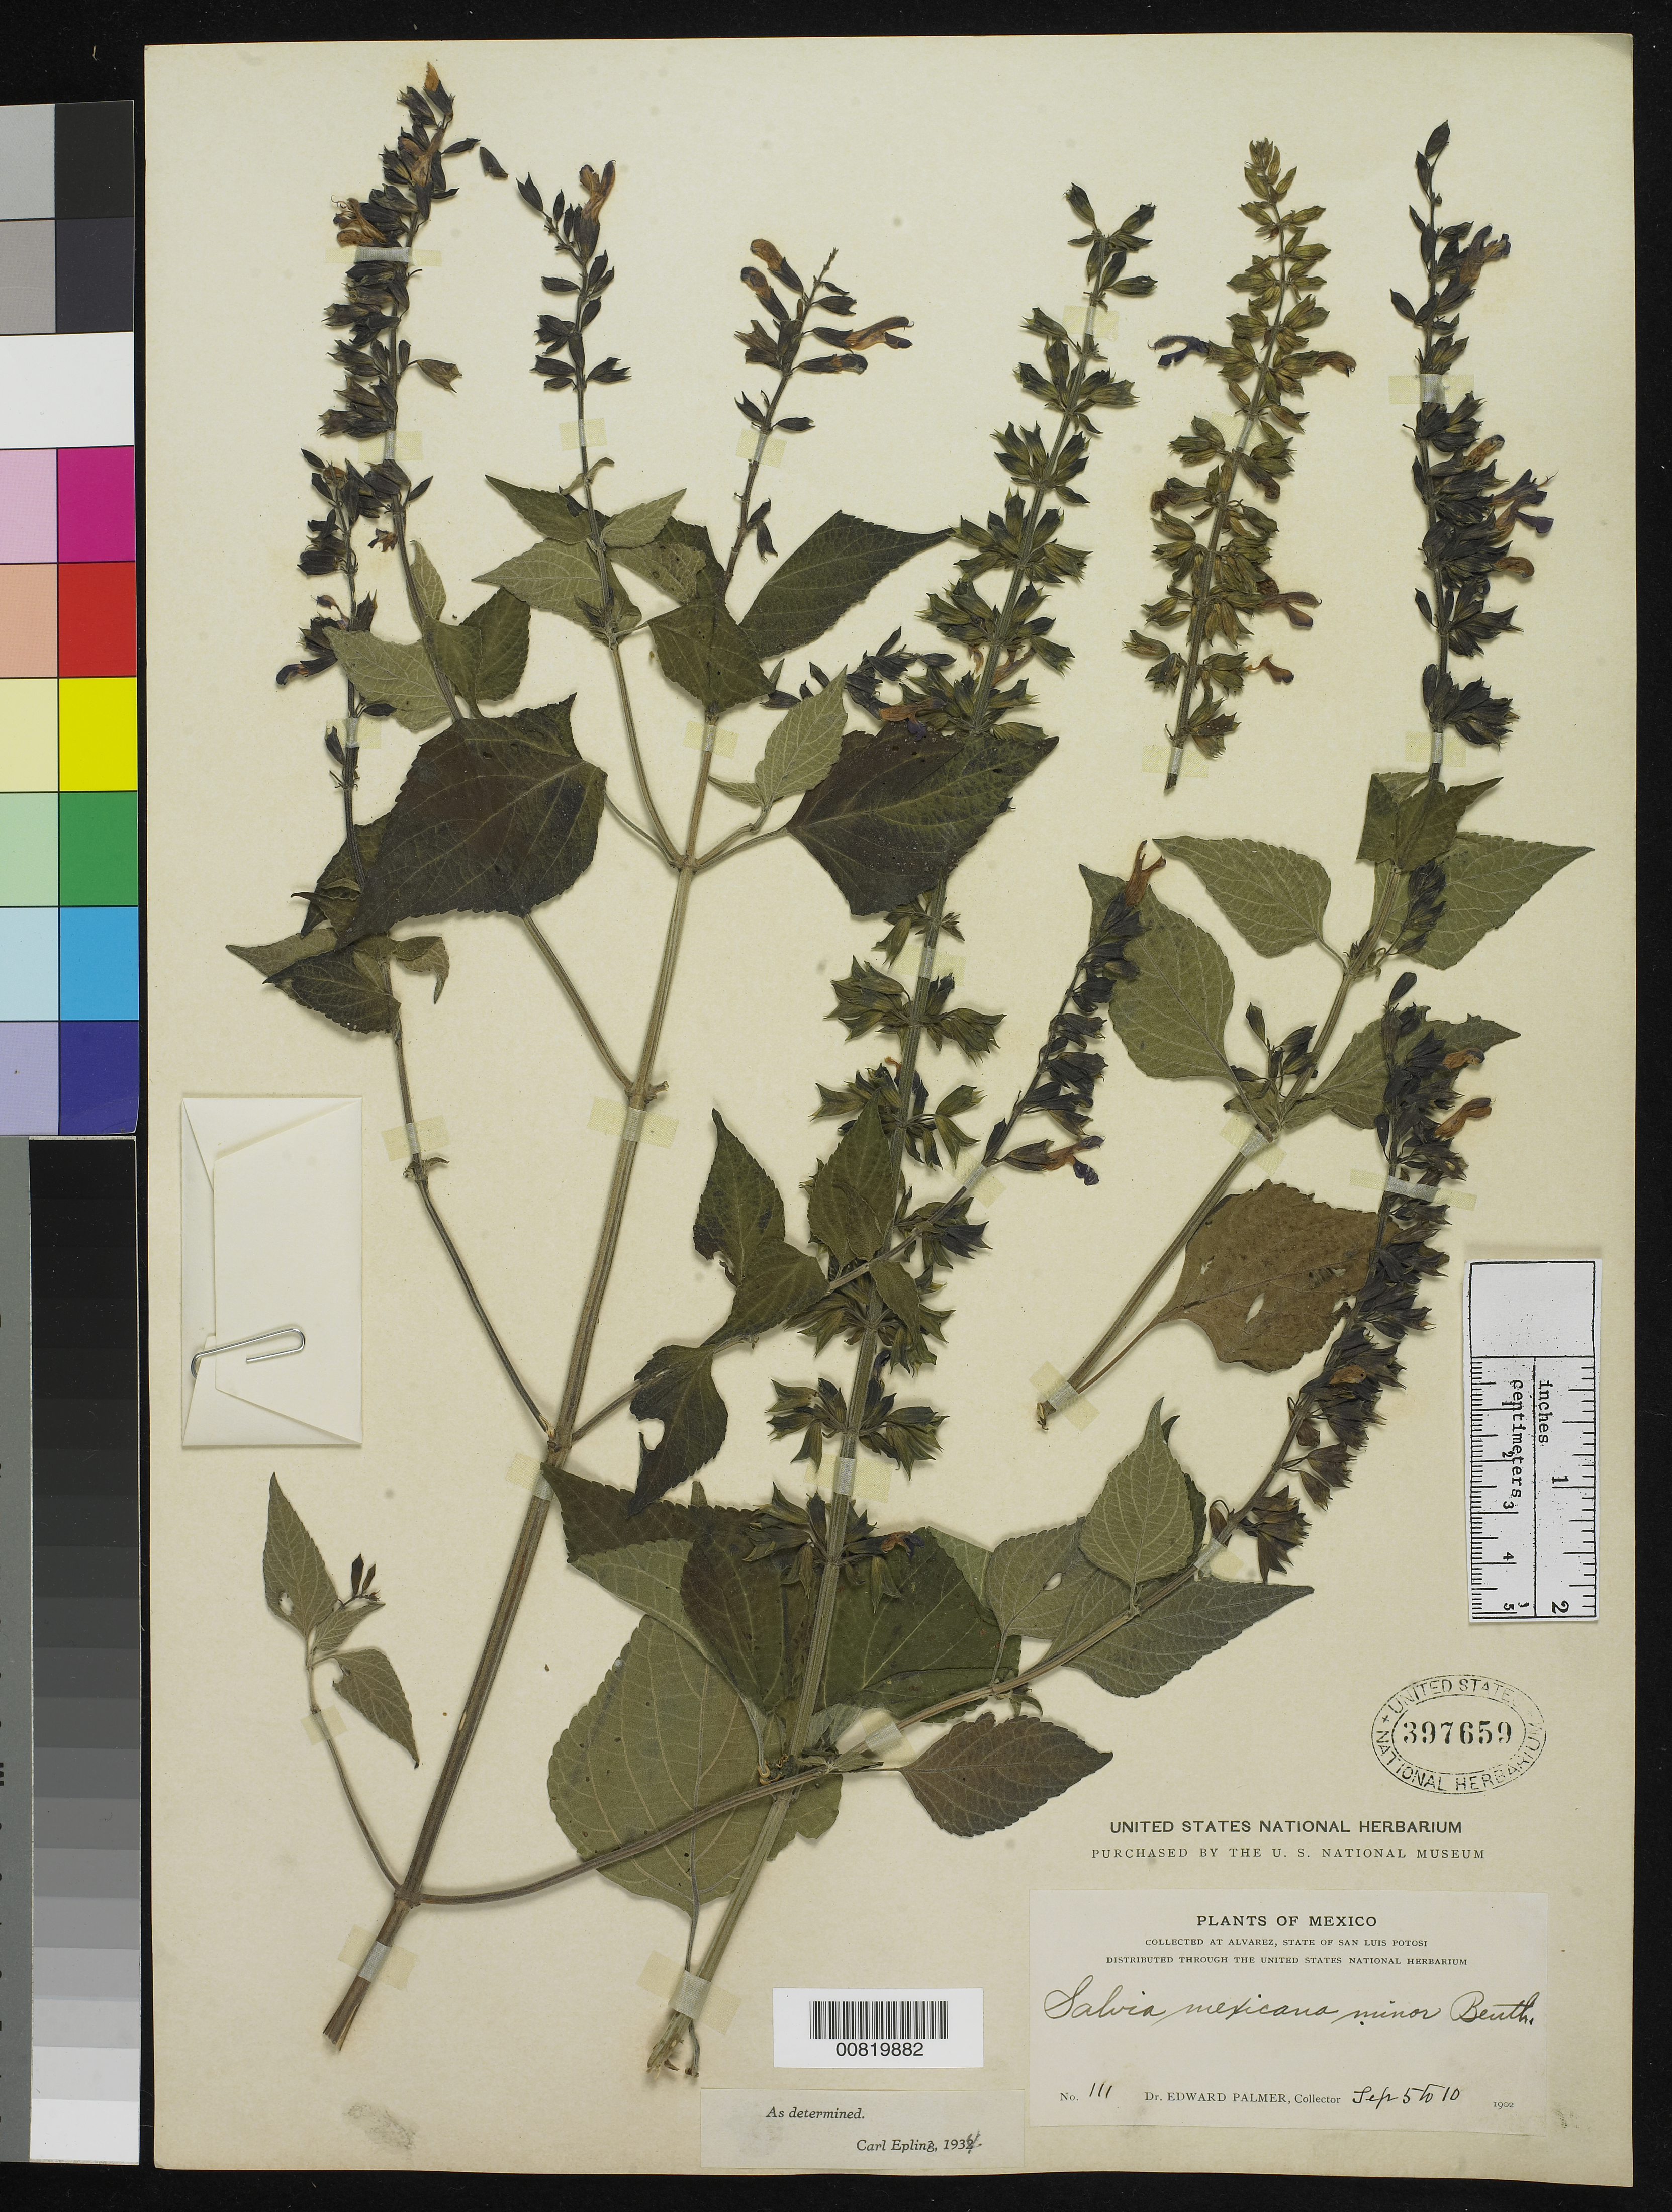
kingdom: Plantae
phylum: Tracheophyta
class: Magnoliopsida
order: Lamiales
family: Lamiaceae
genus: Salvia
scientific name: Salvia mexicana var. minor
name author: L.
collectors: E. Palmer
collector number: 111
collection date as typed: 05 Sep 1902 to 10 Sep 1902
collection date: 1902-09-05/1902-09-10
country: Mexico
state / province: San Luis Potosí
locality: Alvarez, San Luis Potosí.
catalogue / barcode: US 397659